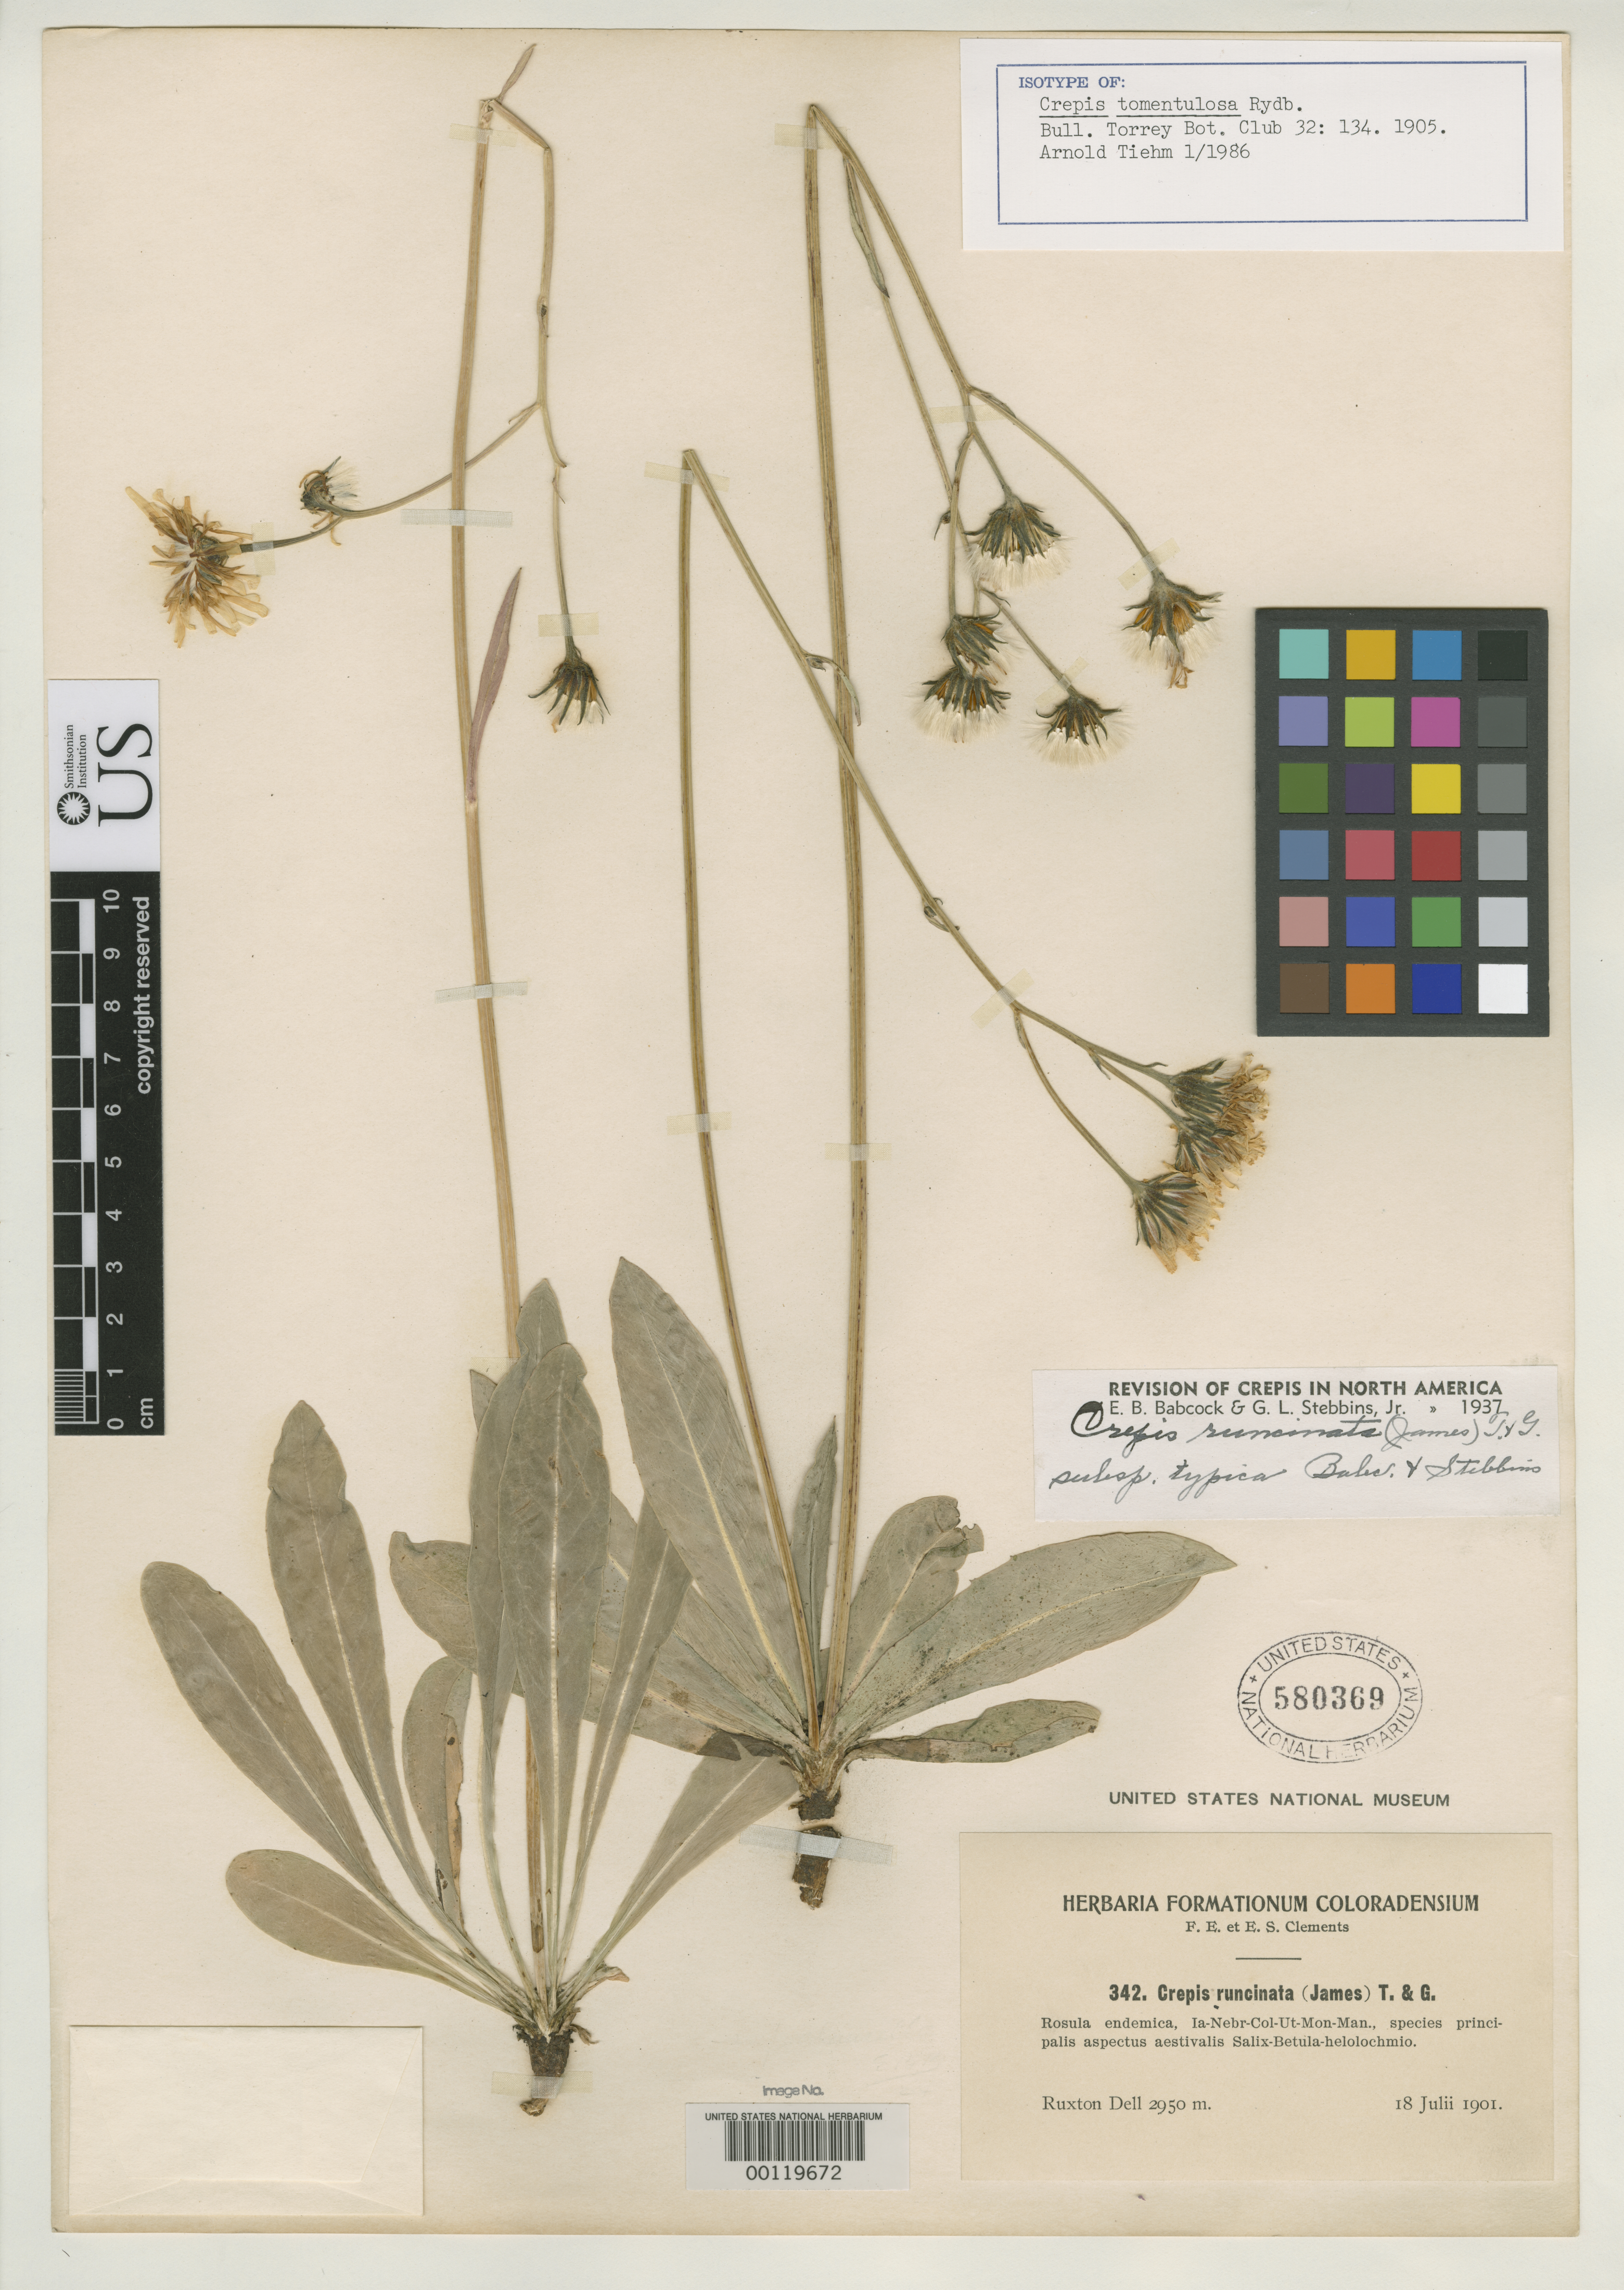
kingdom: Plantae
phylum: Tracheophyta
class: Magnoliopsida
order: Asterales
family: Asteraceae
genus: Crepis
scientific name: Crepis tomentulosa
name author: Rydb.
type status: Isotype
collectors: F. E. Clements & E. G. Clements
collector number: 342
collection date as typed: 18 Jul 1901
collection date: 1901-07-18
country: United States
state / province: Colorado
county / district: El Paso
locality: Ruxton Dell, near Pikes Peak.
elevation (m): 2950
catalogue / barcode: US 580369